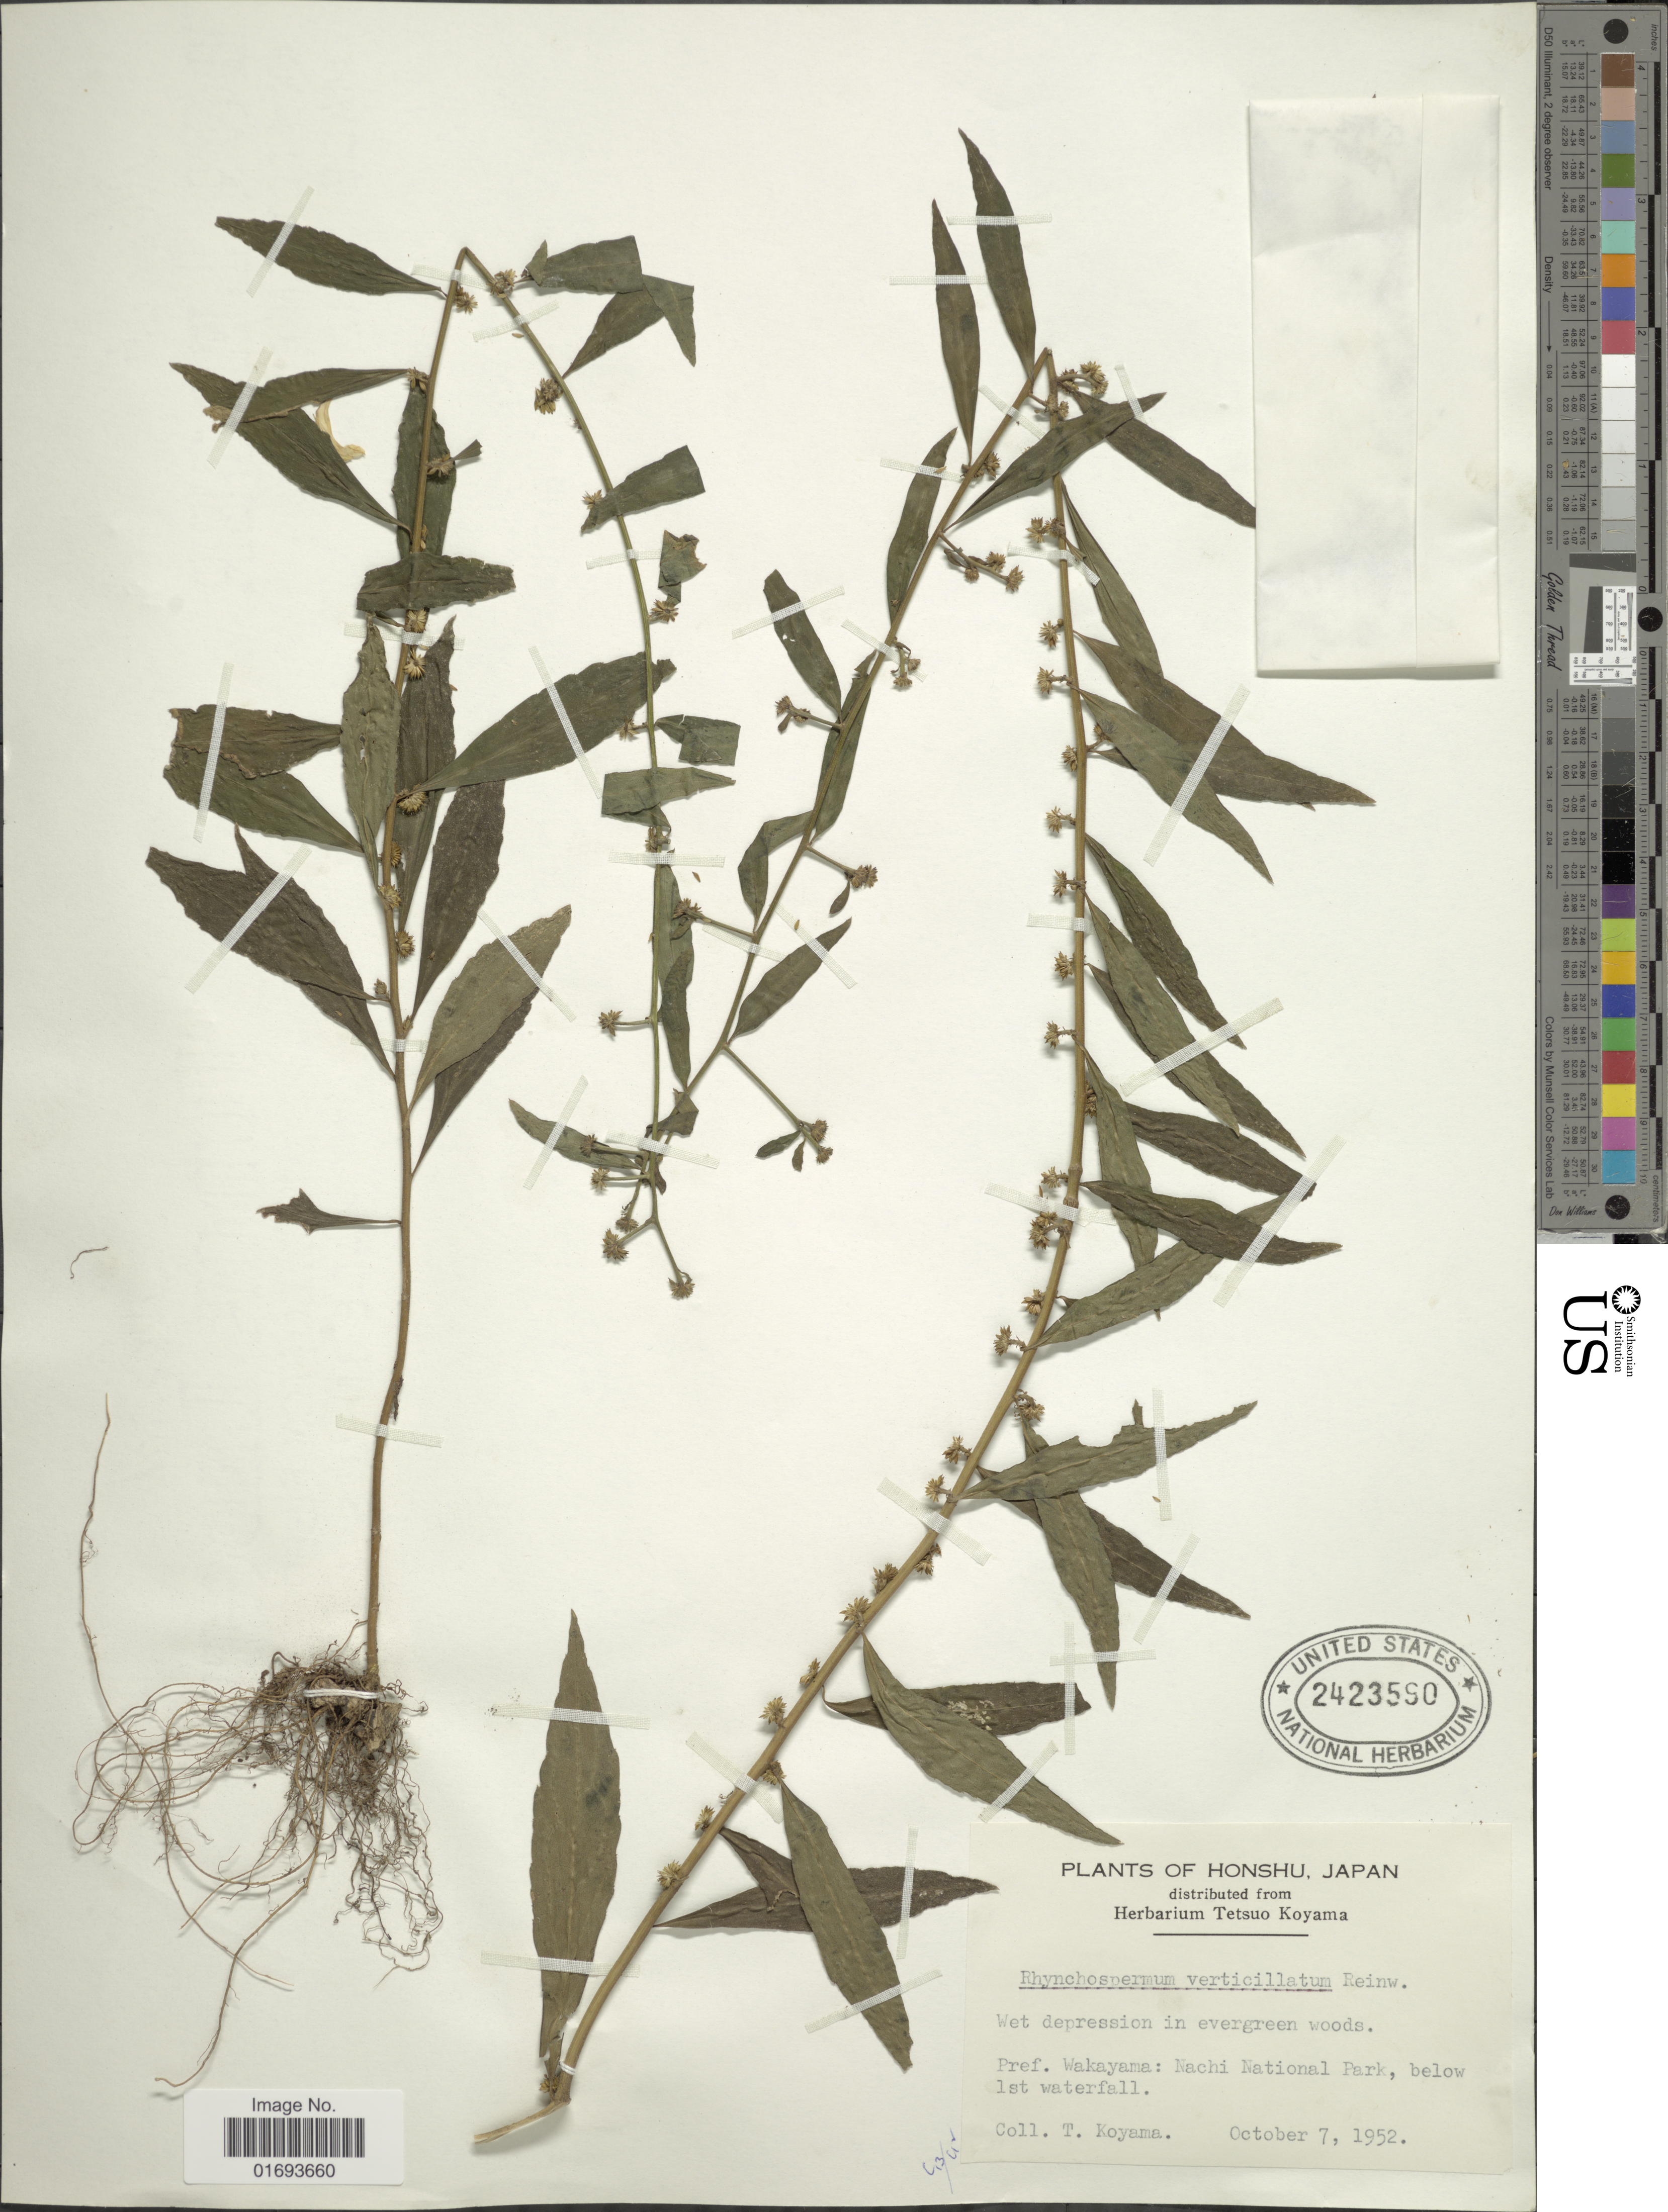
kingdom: Plantae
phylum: Tracheophyta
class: Magnoliopsida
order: Asterales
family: Asteraceae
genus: Rhynchospermum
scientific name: Rhynchospermum verticillatum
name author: Reinw.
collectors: T. Koyama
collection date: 1952-10-07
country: Japan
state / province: Wakayama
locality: Honshu, Japan. Pref. Wakayama: Nachi National Park, below 1st waterfall.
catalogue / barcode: US 2423590